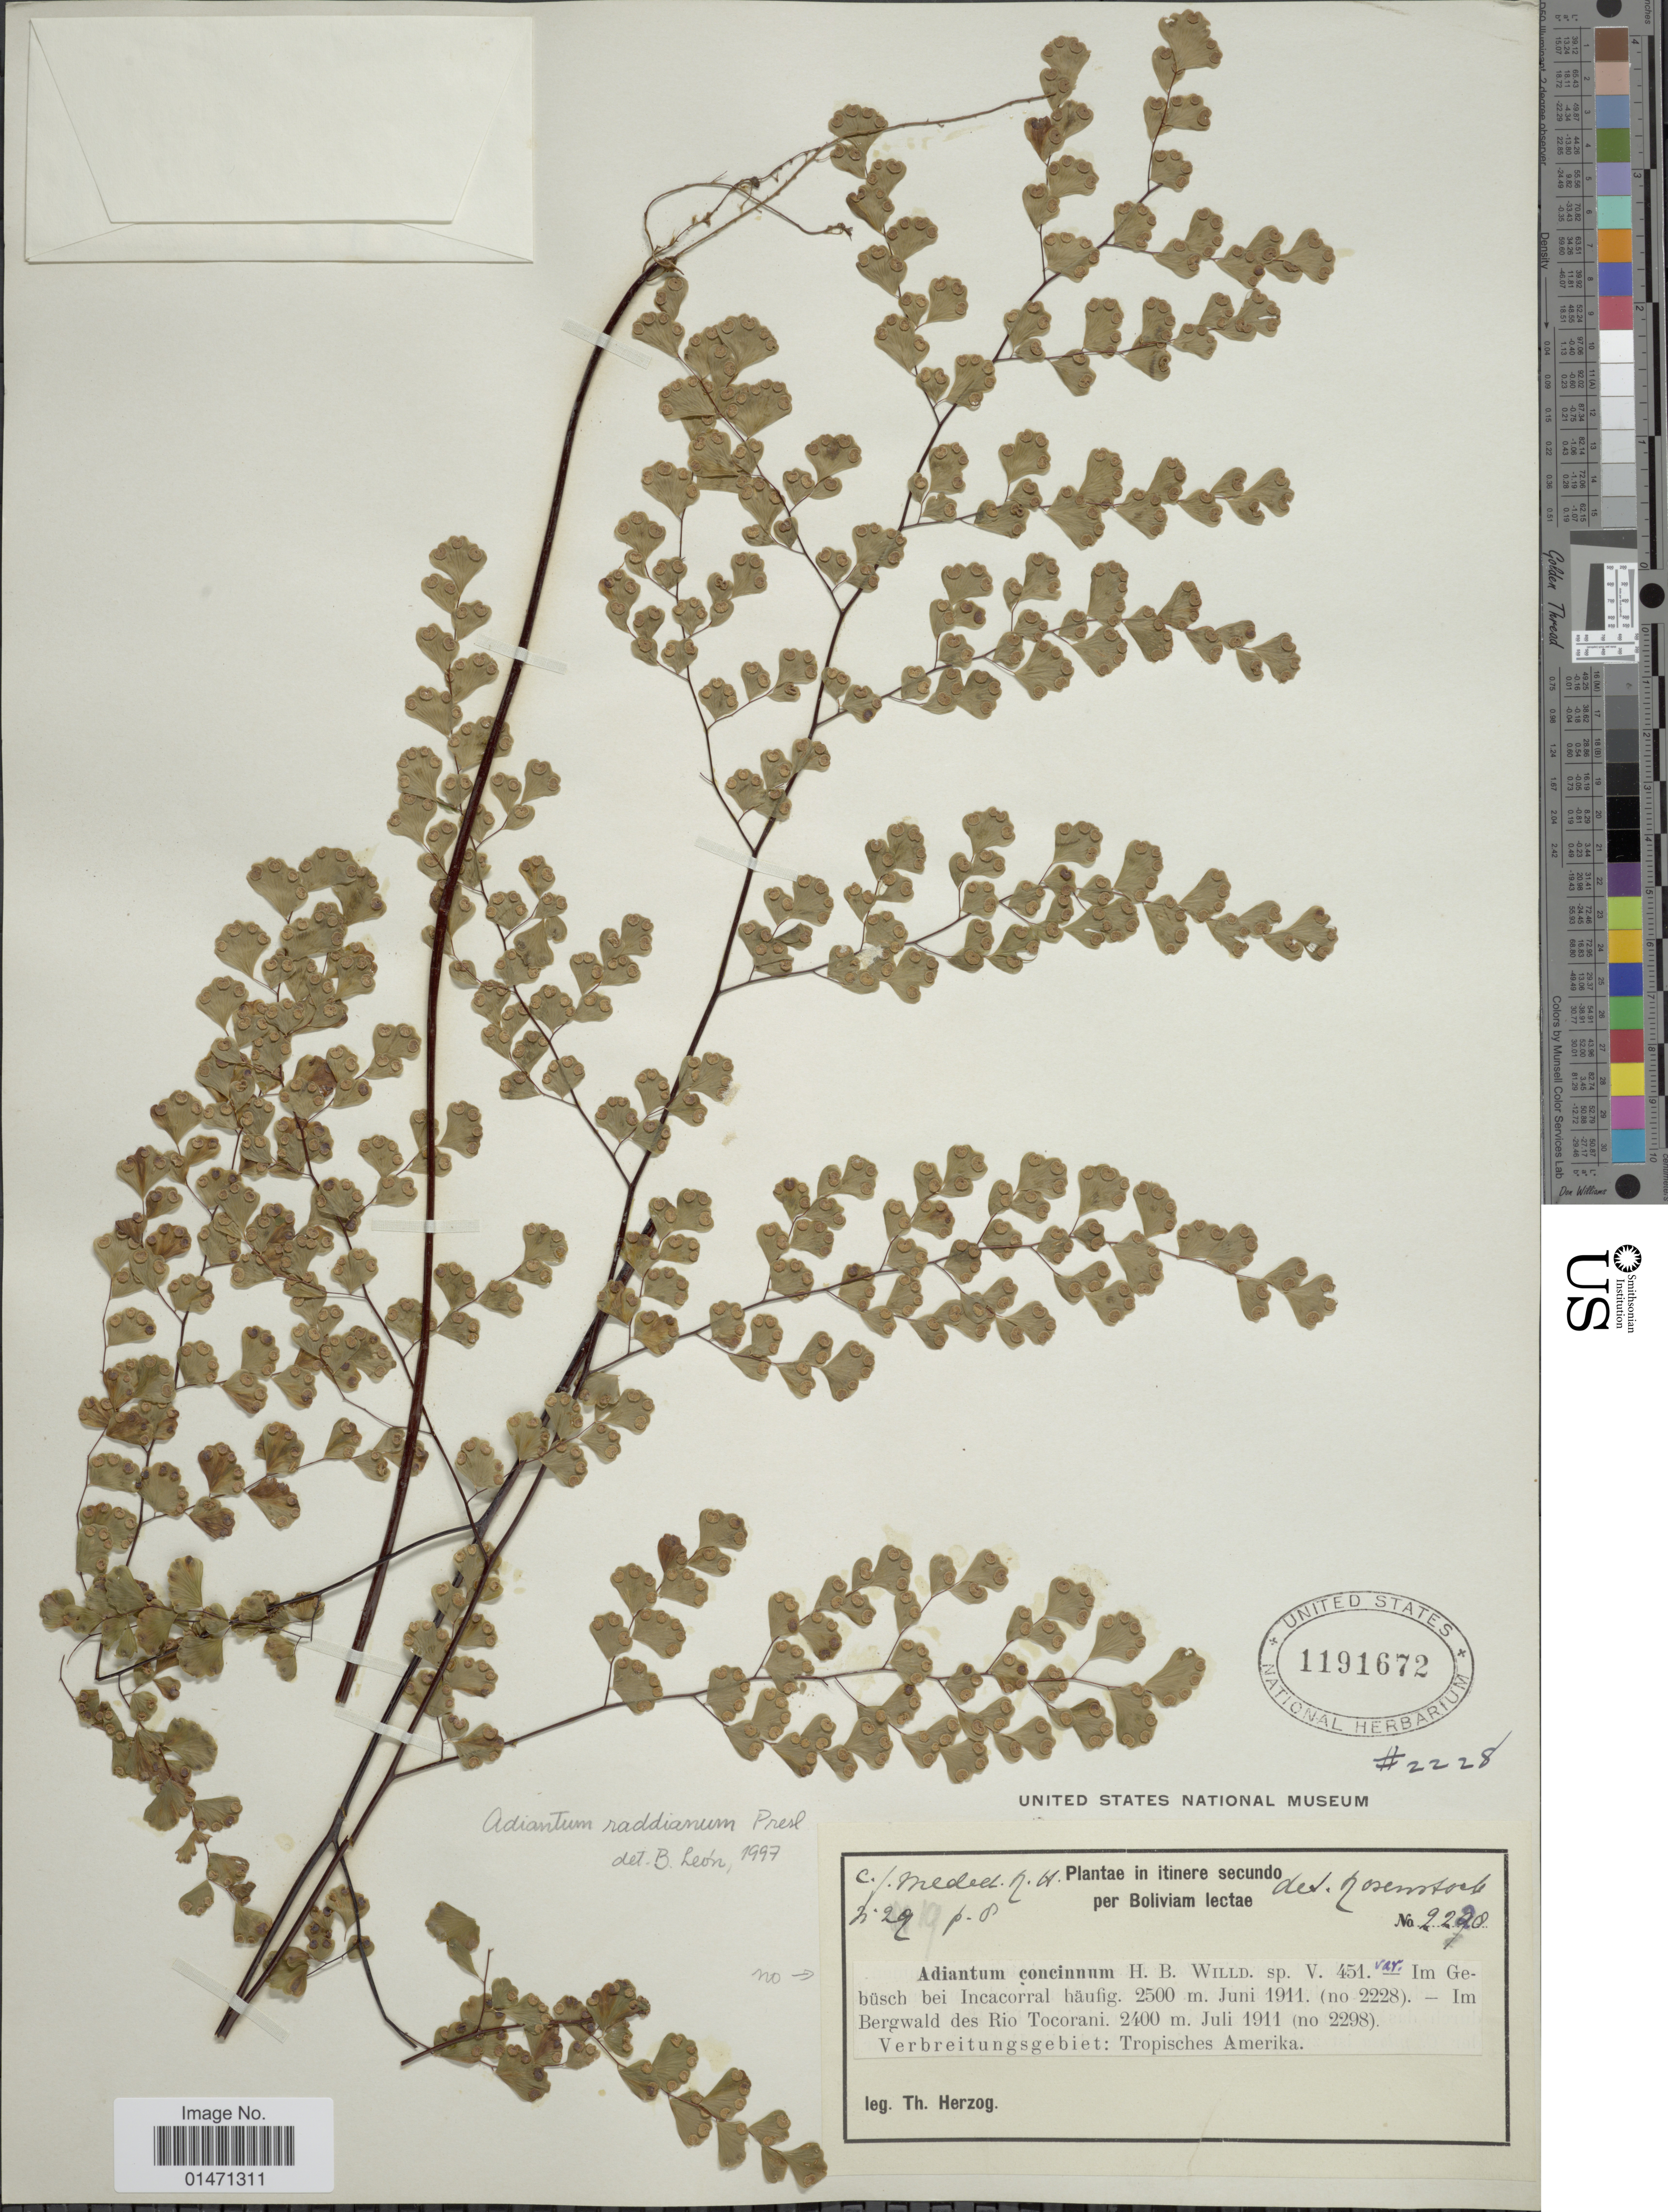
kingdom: Plantae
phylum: Tracheophyta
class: Polypodiopsida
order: Polypodiales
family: Pteridaceae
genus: Adiantum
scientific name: Adiantum raddianum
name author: C. Presl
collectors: T. K. J. Herzog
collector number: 2228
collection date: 1911-06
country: Bolivia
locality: Plantae in itinere secundo per Boliviam lectae, busch bei incacorral haufig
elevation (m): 2500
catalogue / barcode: US 1191672